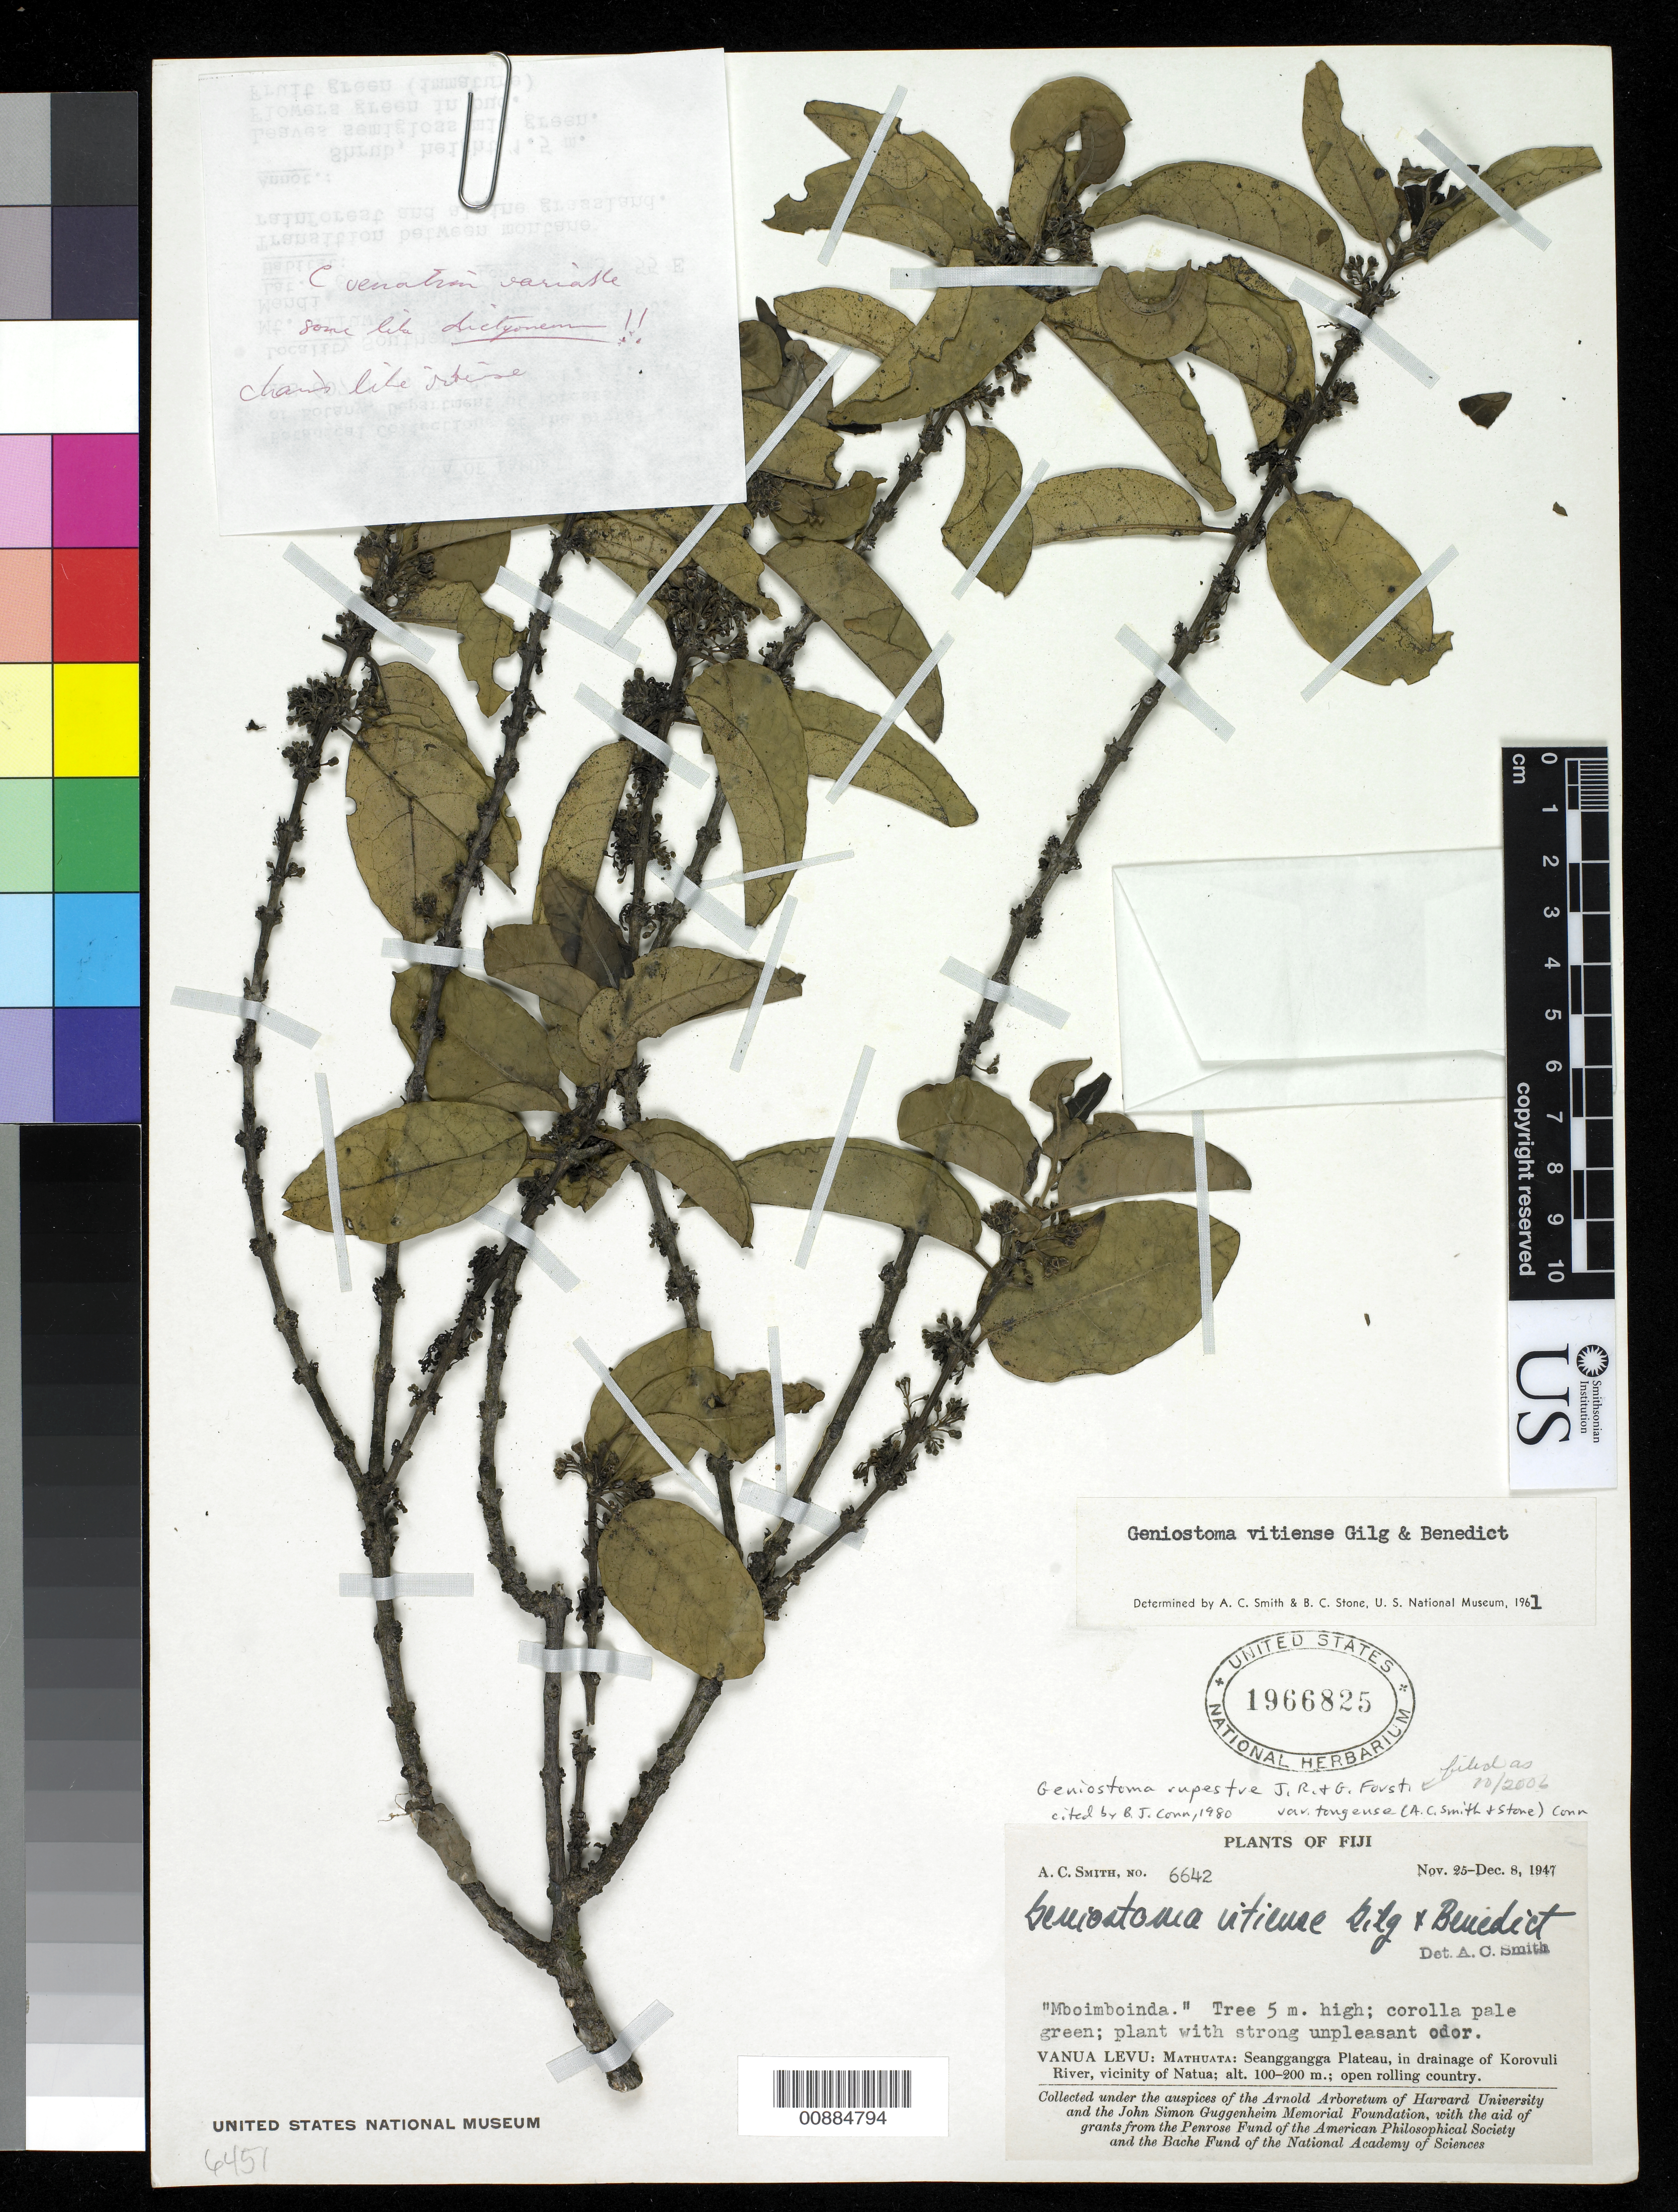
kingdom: Plantae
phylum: Tracheophyta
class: Magnoliopsida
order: Gentianales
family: Loganiaceae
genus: Geniostoma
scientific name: Geniostoma rupestre var. tongense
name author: J.R. Forst. & G. Forst.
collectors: C. A. Smith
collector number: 6642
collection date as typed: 25 Nov 1947 to 08 Dec 1947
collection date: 1947-11-25/1947-12-08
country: Fiji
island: Macuata-i-wai [Mathuata-i-wai]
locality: Mathuata Seanggangga Plateau, in drainage of Korovuli River, Natua.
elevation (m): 100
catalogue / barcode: US 1966825